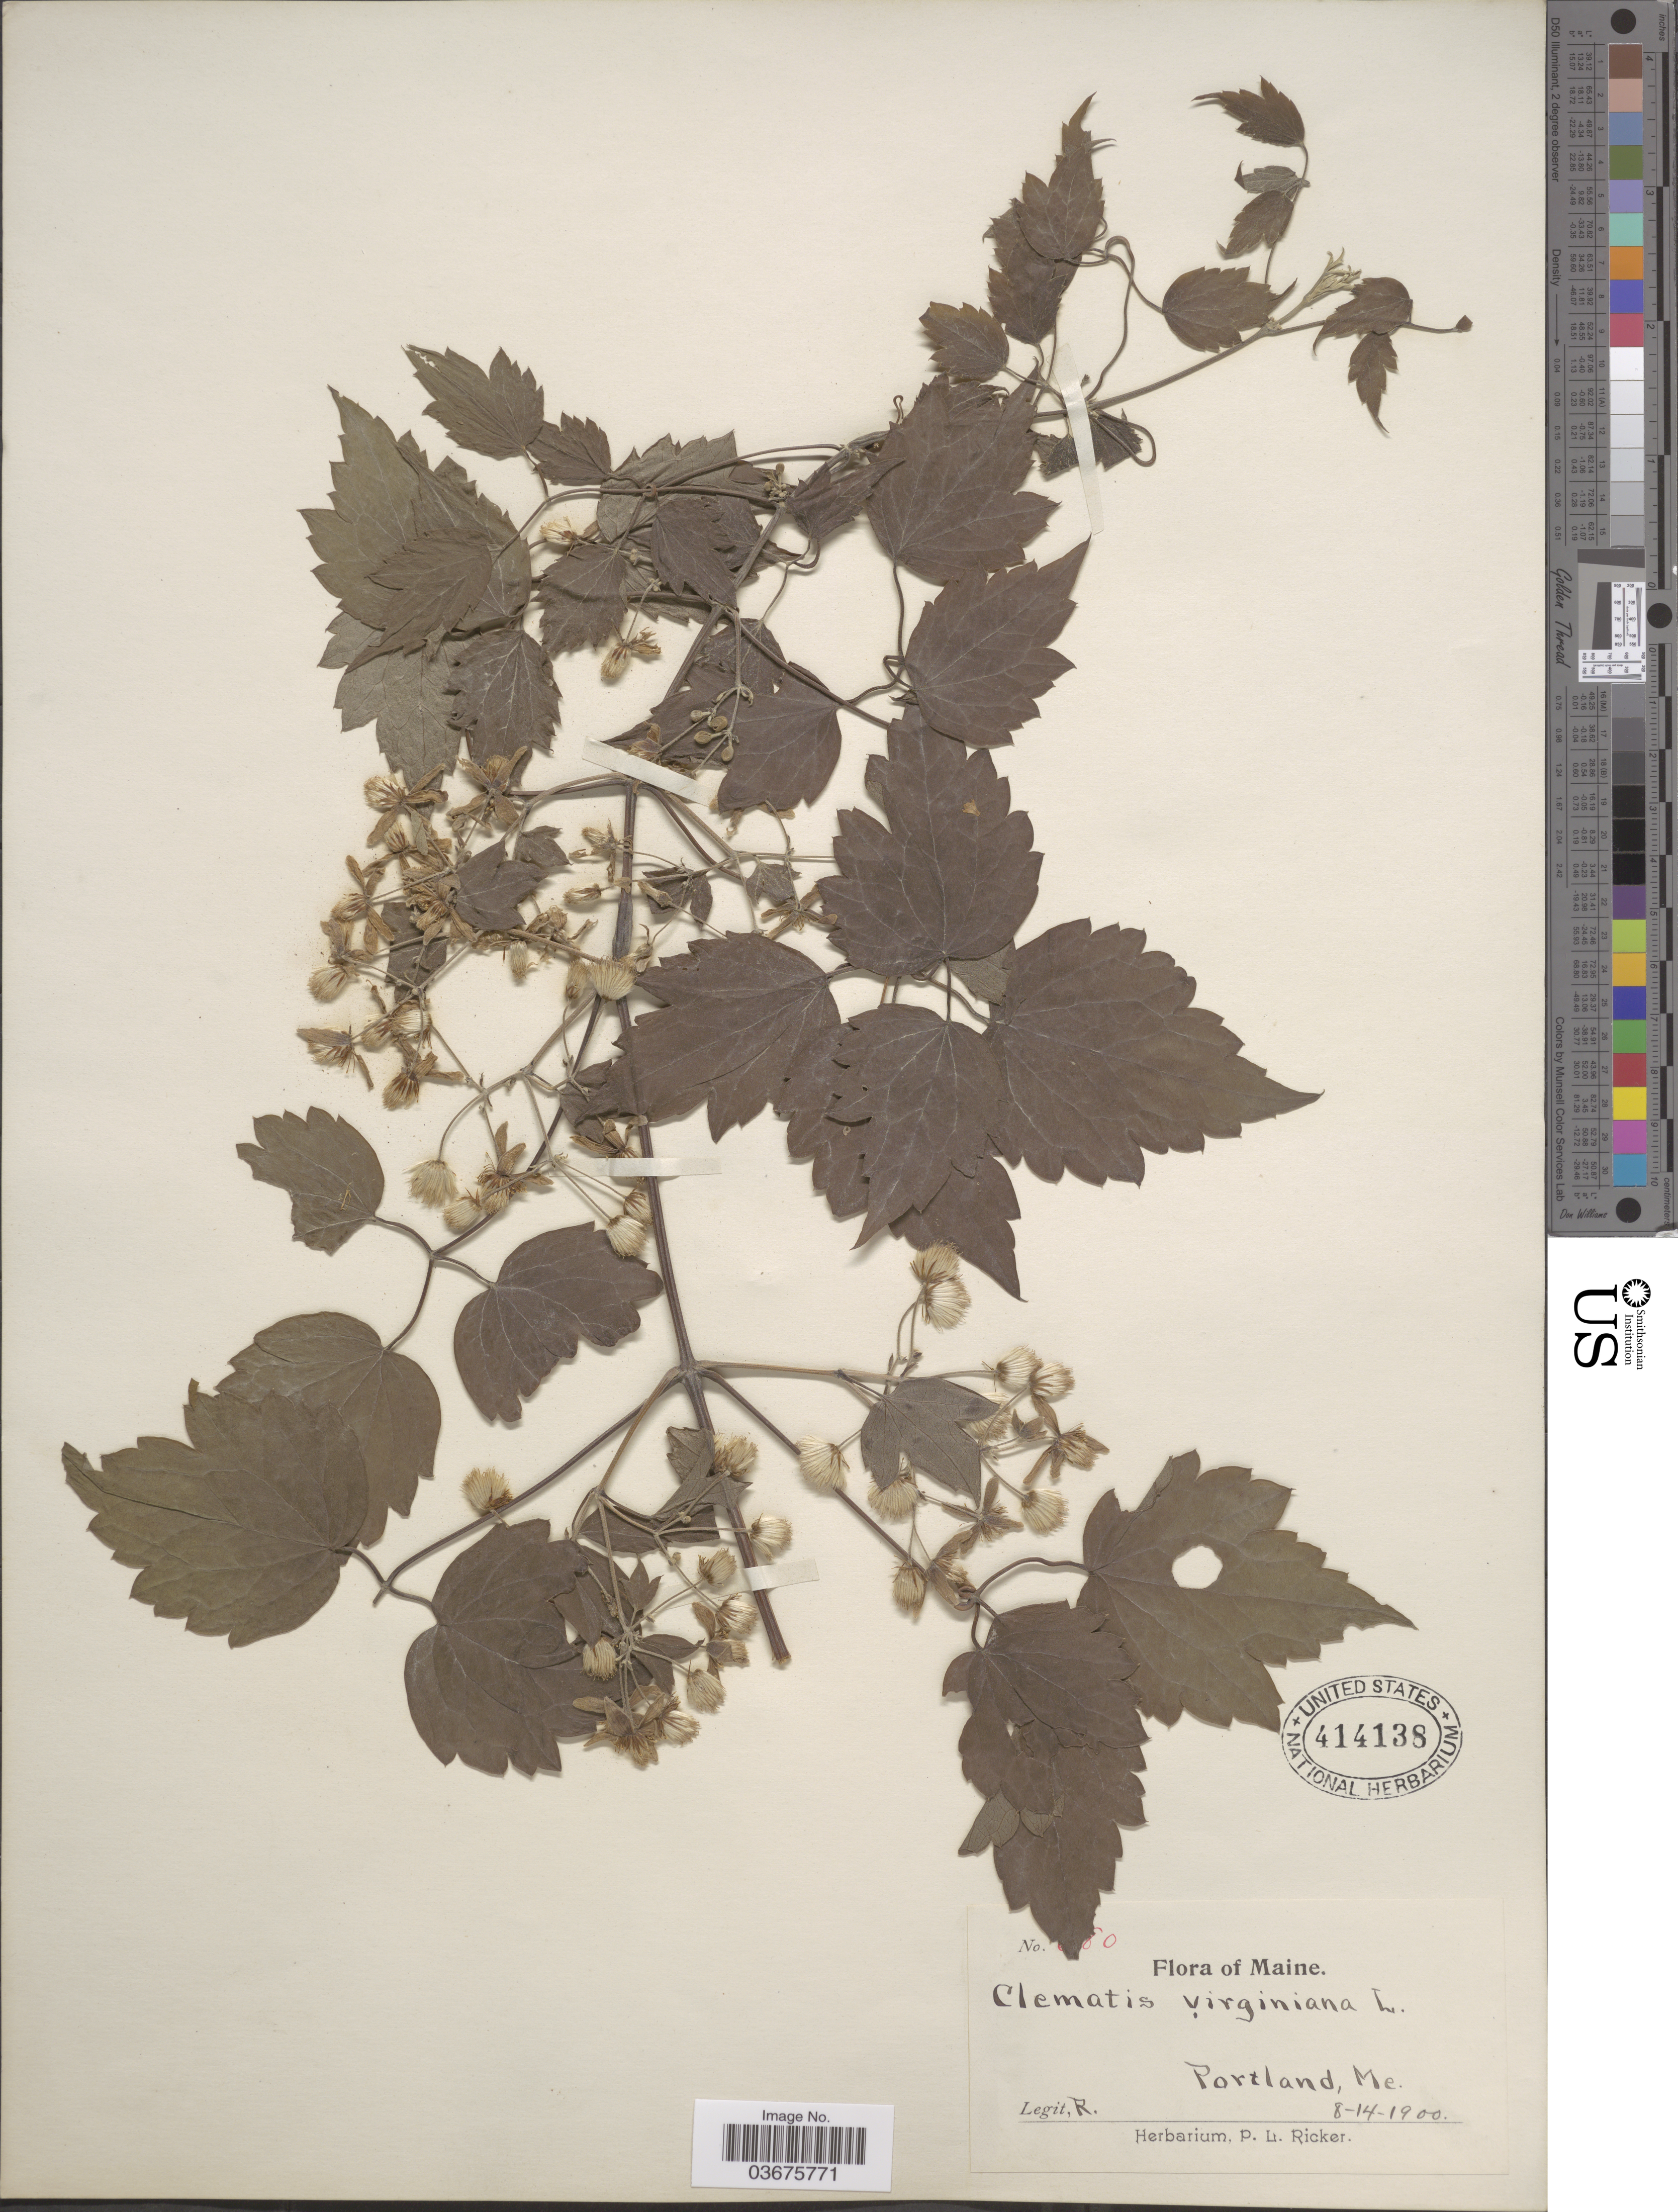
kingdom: Plantae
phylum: Tracheophyta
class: Magnoliopsida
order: Ranunculales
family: Ranunculaceae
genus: Clematis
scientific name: Clematis virginiana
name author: L.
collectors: P. Ricker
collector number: !80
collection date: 1900-08-14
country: United States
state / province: Maine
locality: Portland, Me.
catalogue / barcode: US 414138